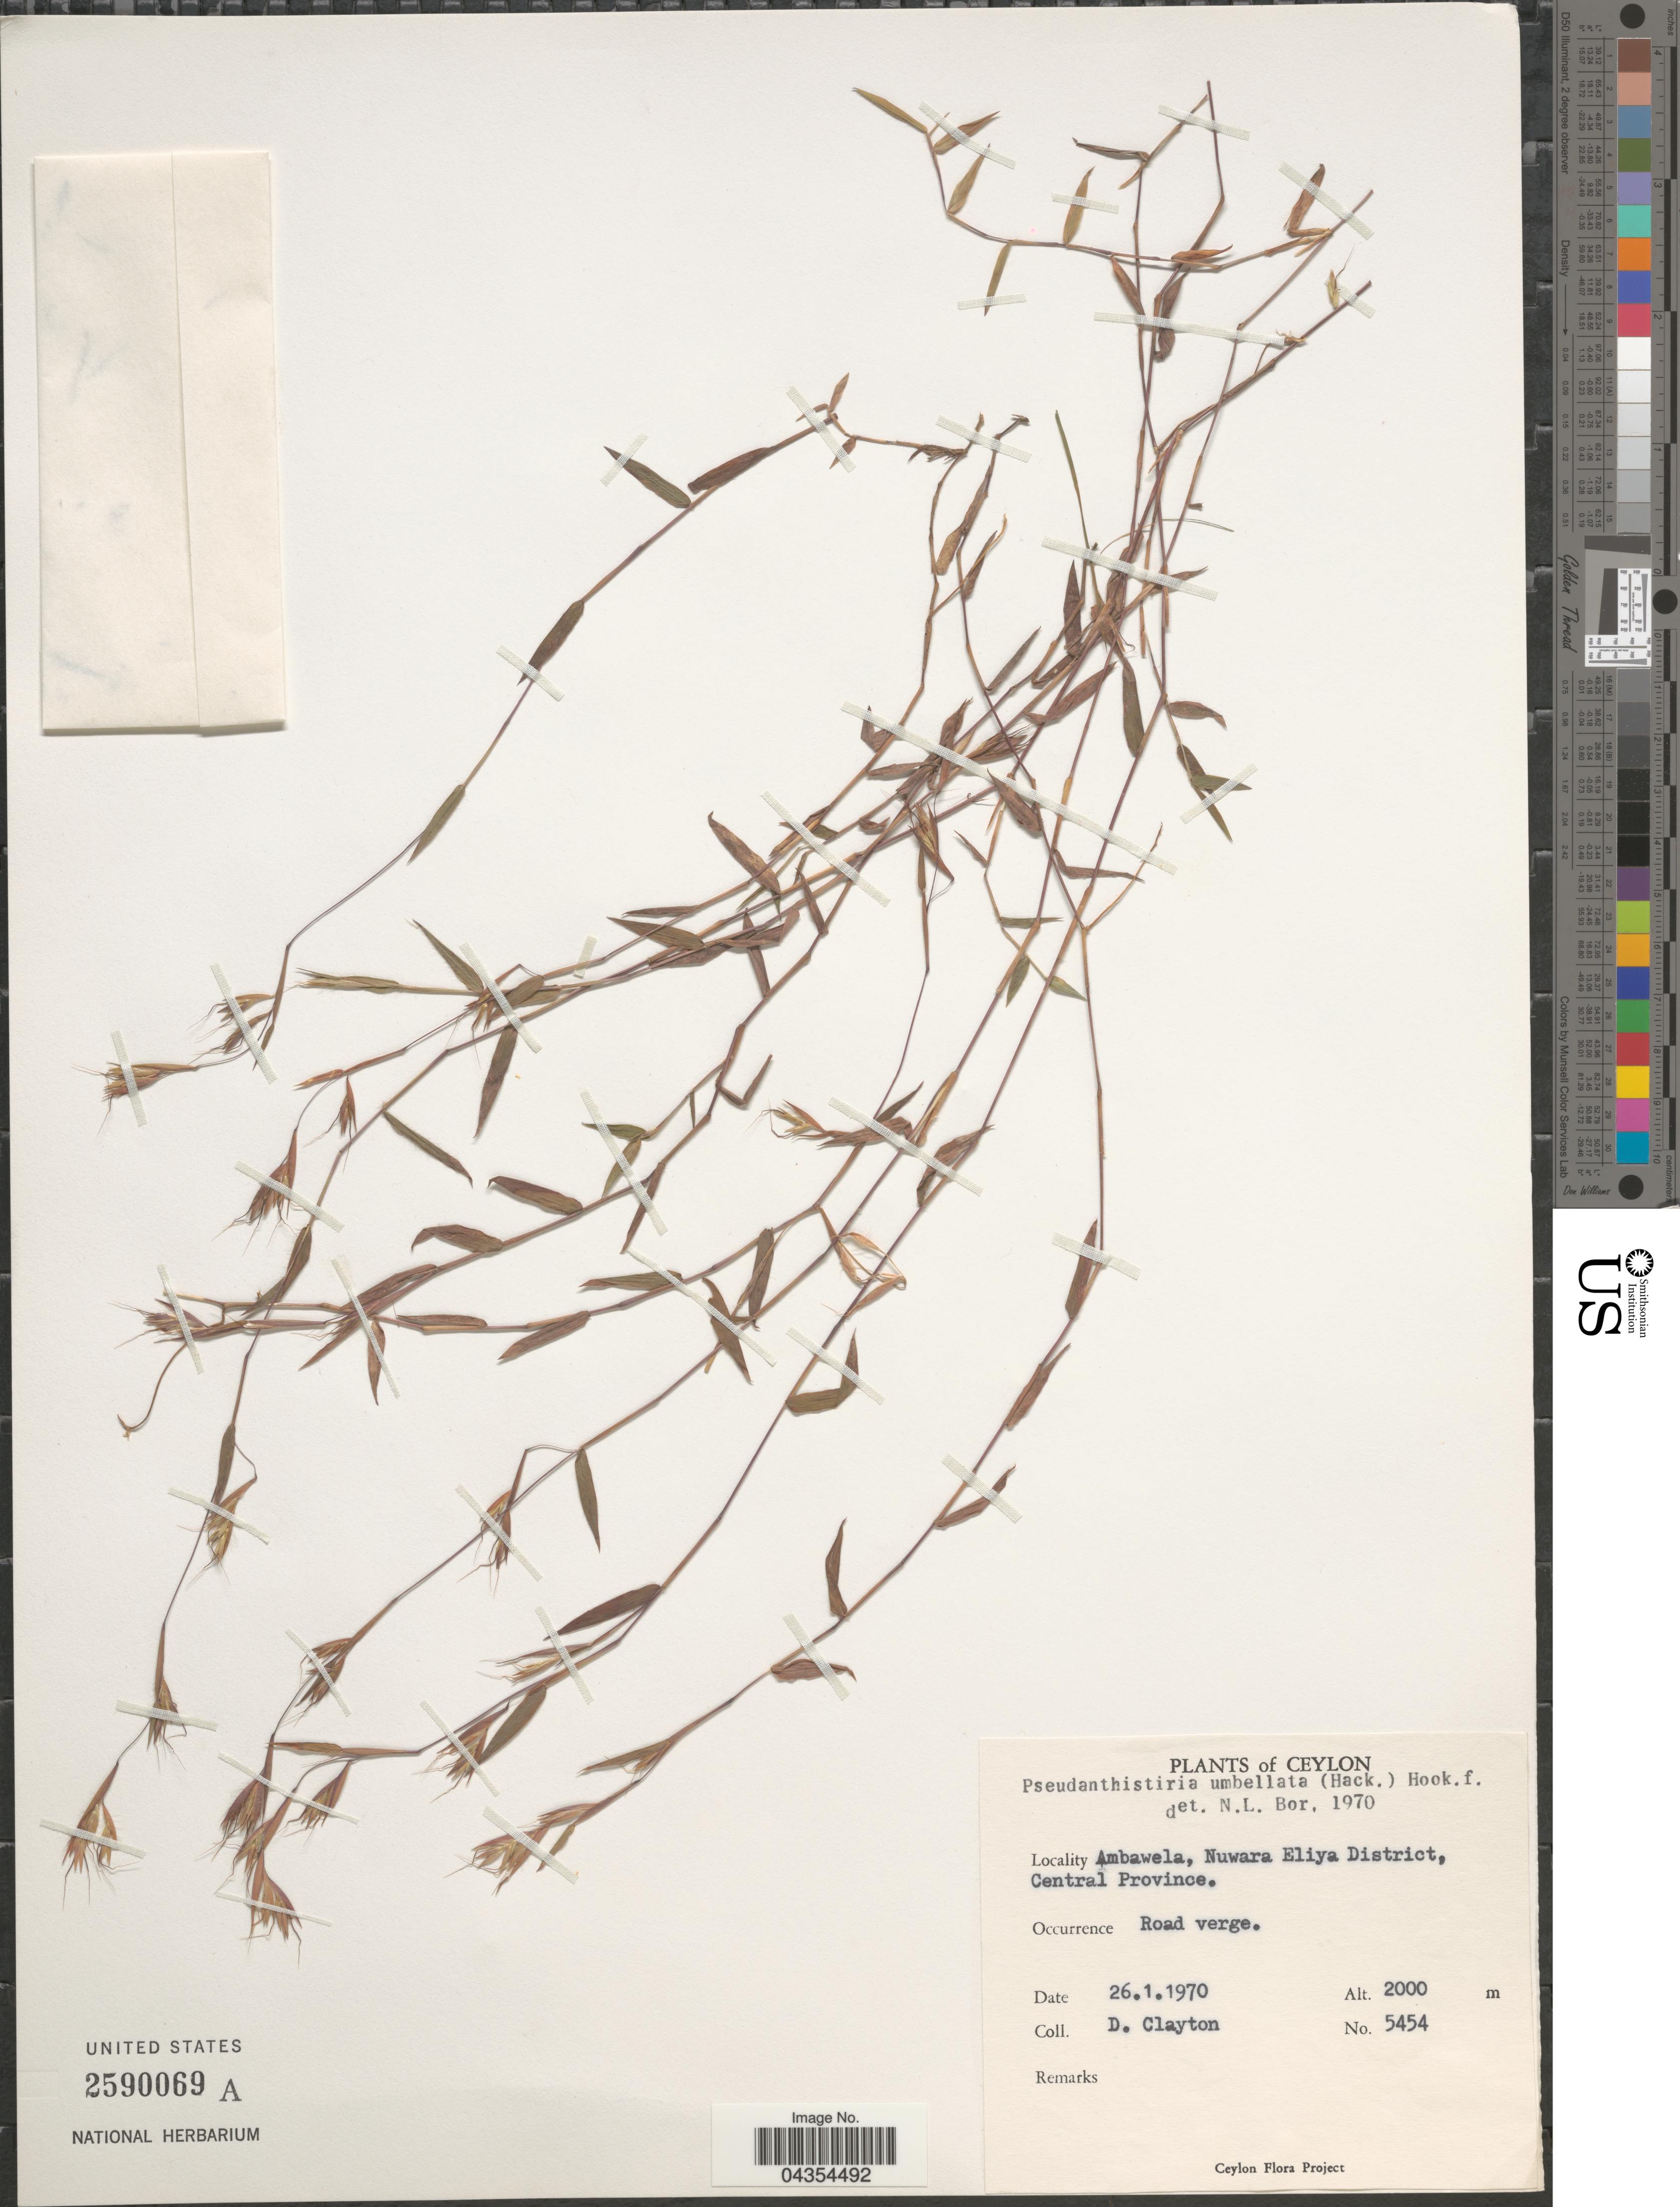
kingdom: Plantae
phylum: Tracheophyta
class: Liliopsida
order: Poales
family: Poaceae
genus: Pseudanthistiria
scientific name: Pseudanthistiria umbellata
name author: Hook. f.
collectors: D. Clayton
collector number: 5454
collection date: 1970-01-26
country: Sri Lanka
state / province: Central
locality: Ceylon. Ambawela, Nuwara Eliya District.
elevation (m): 2000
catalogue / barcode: US 2590069A